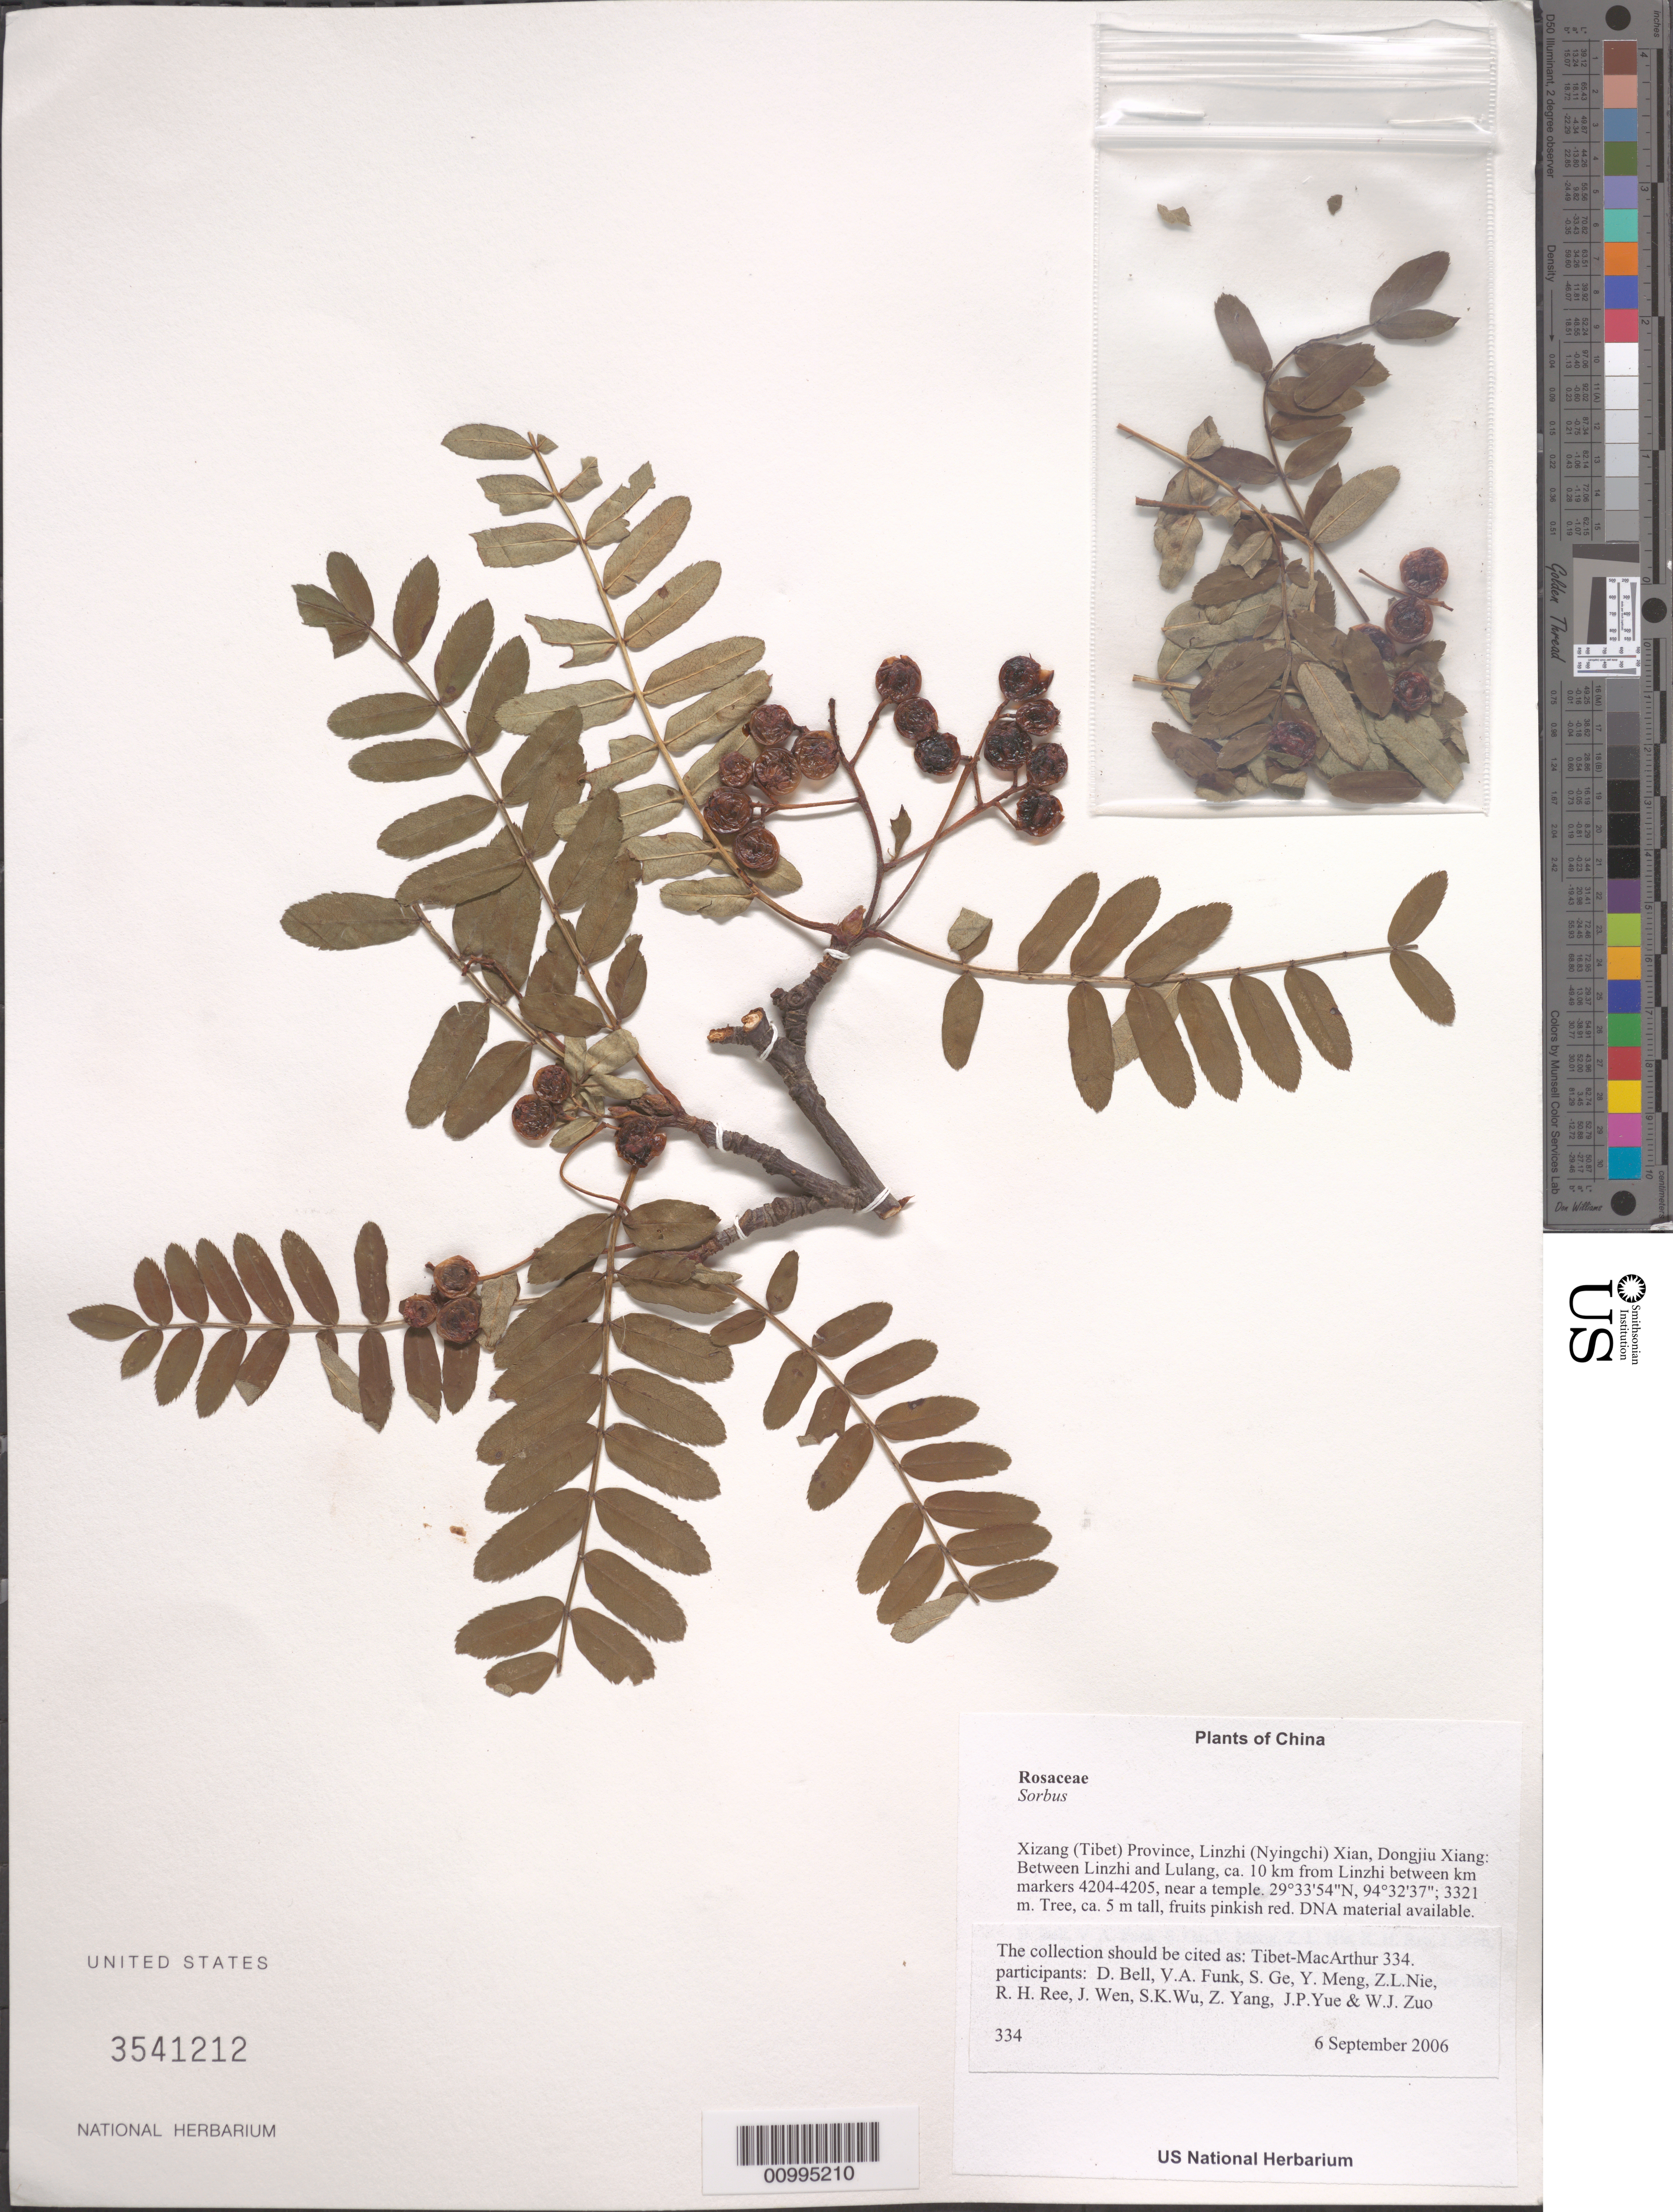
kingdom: Plantae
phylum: Tracheophyta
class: Magnoliopsida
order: Rosales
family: Rosaceae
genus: Sorbus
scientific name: Sorbus sp.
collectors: Tibet-MacArthur, D. A. Bell, V. Funk, S. Ge, Y. Meng, Z. Nie, R. Ree, J. Wen, S. K. Wu, Z. Yang, J. Yue & W. Zuo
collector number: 334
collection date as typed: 06 Sep 2006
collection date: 2006-09-06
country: China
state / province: Xizang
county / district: Linzhi (Nyingchi) Xian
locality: Dongjiu Xiang. Between Linzhi and Lulang, ca. 10 km from Linzhi between km markers 4204-4205, near a temple.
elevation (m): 3321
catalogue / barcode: US 3541212